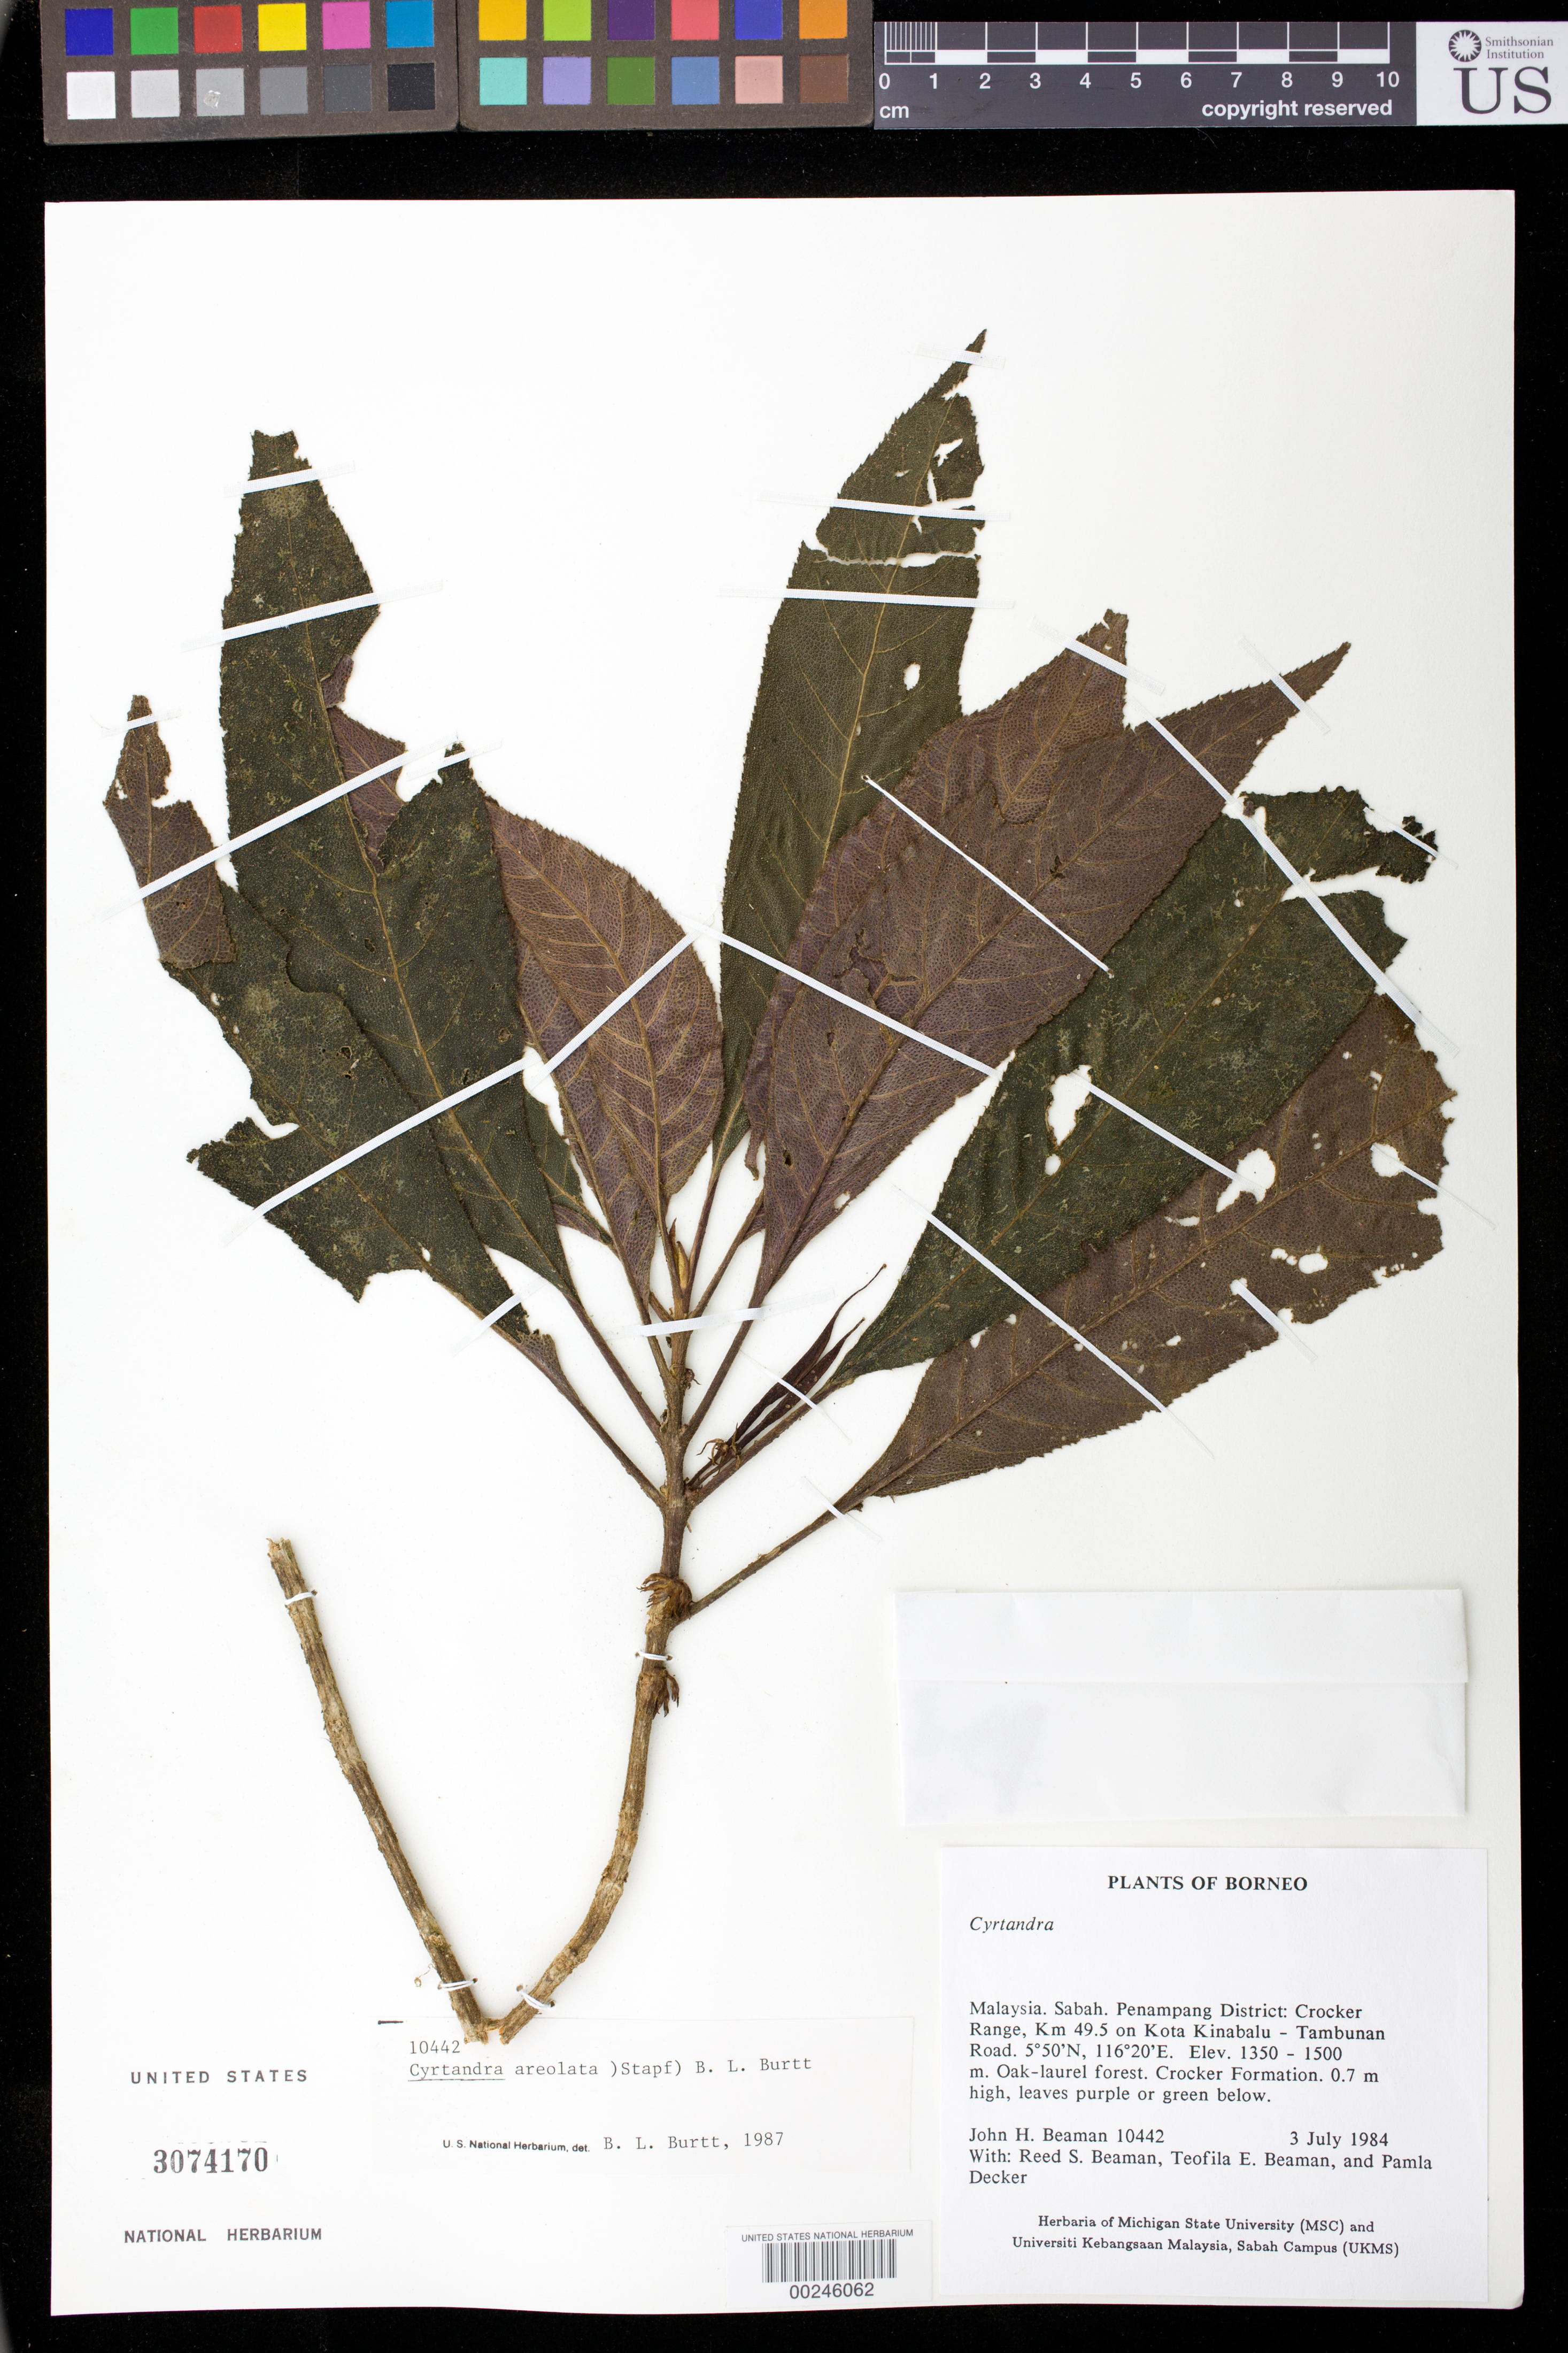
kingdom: Plantae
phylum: Tracheophyta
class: Magnoliopsida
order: Lamiales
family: Gesneriaceae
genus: Cyrtandra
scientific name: Cyrtandra areolata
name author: (Stapf) B.L. Burtt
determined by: Burtt, B. L.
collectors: J. H. Beaman, R. S. Beaman, T. E. Beaman & P. Decker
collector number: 10442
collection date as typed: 03 Jul 1984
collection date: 1984-07-03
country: Malaysia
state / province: Sabah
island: Borneo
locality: Penampang dist, crocker range, km 49.5 on kota kinabalu - tambunan road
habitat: Oak-laurel forest, crocker formation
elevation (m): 1350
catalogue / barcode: US 3074170